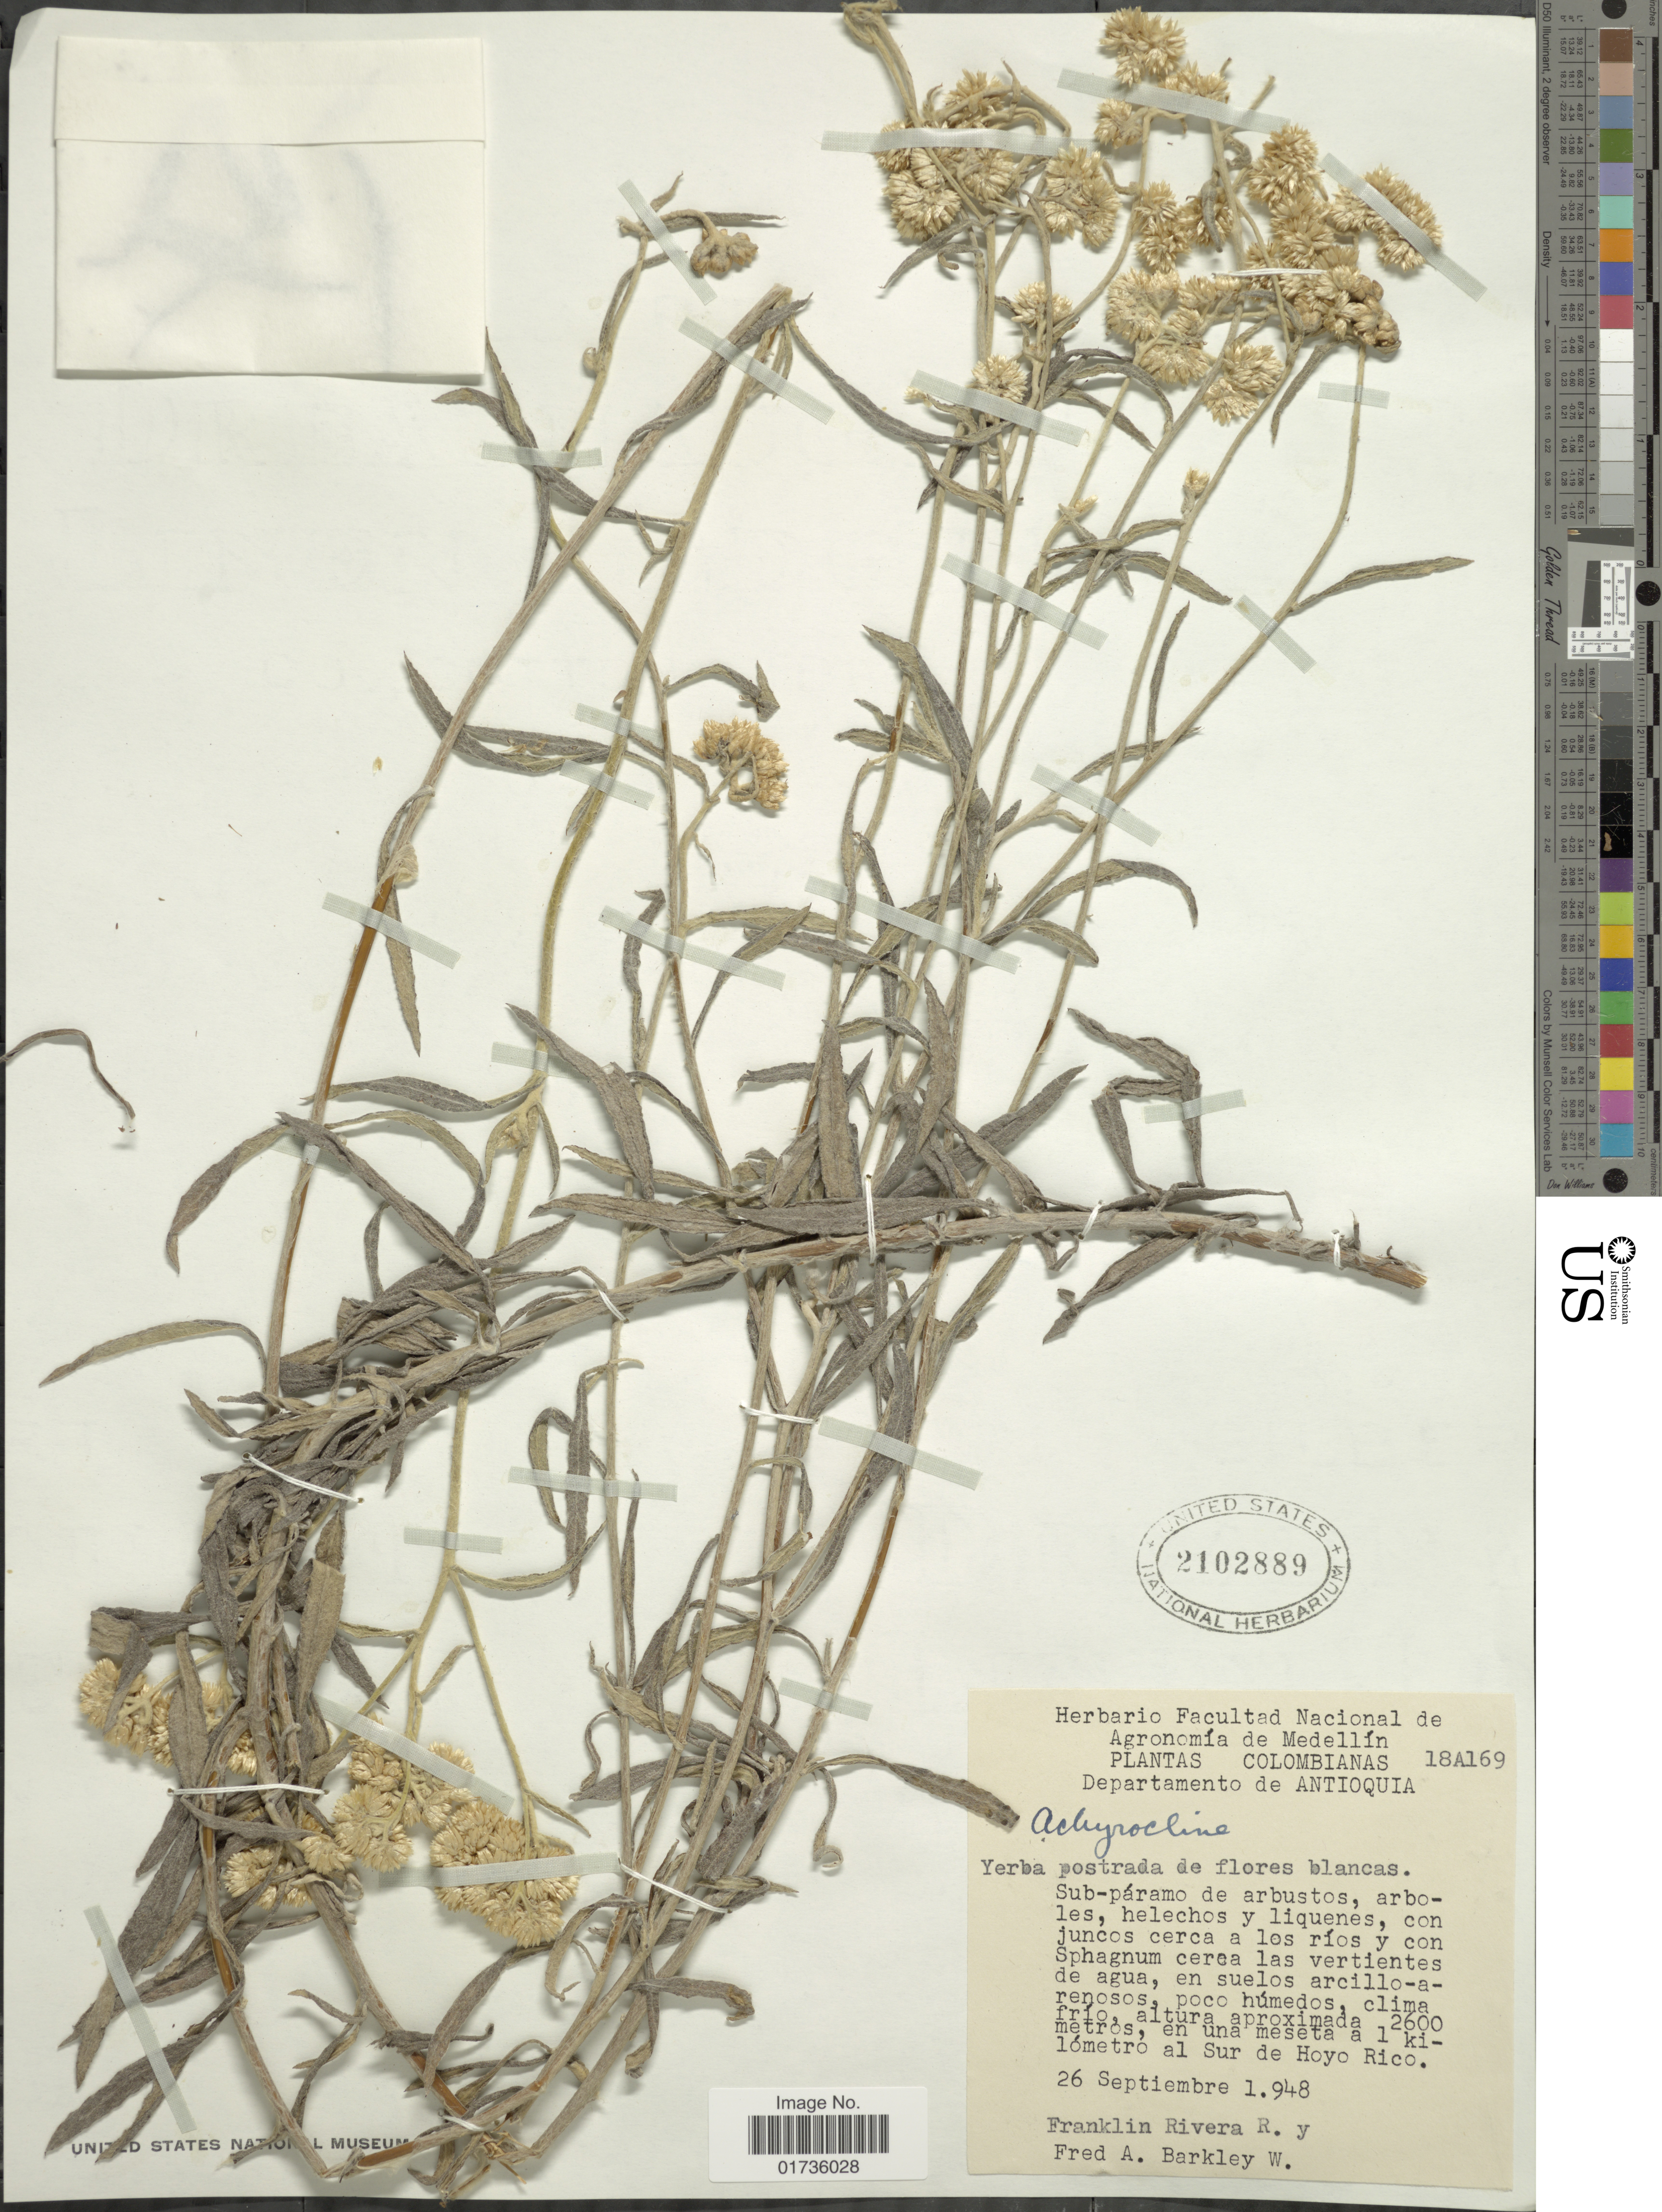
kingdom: Plantae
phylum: Tracheophyta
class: Magnoliopsida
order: Asterales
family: Asteraceae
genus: Achyrocline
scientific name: Achyrocline sp.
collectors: F. Rivera R. & F. A. Barkley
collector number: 18A169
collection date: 1948-09-26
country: Colombia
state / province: Antioquia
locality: Department of Antioquia, Sub-páramo de arbustos, arboles, helecho y liquenses, con juncos cerca a los ríos y con Sphagnum cerca las vertientes de agua, en suelos arcillo-arenosos, poco húmedos, clima frio, en una meseta a 1 kilometro al Sur de Hoyo Rico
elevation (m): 2600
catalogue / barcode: US 2102889